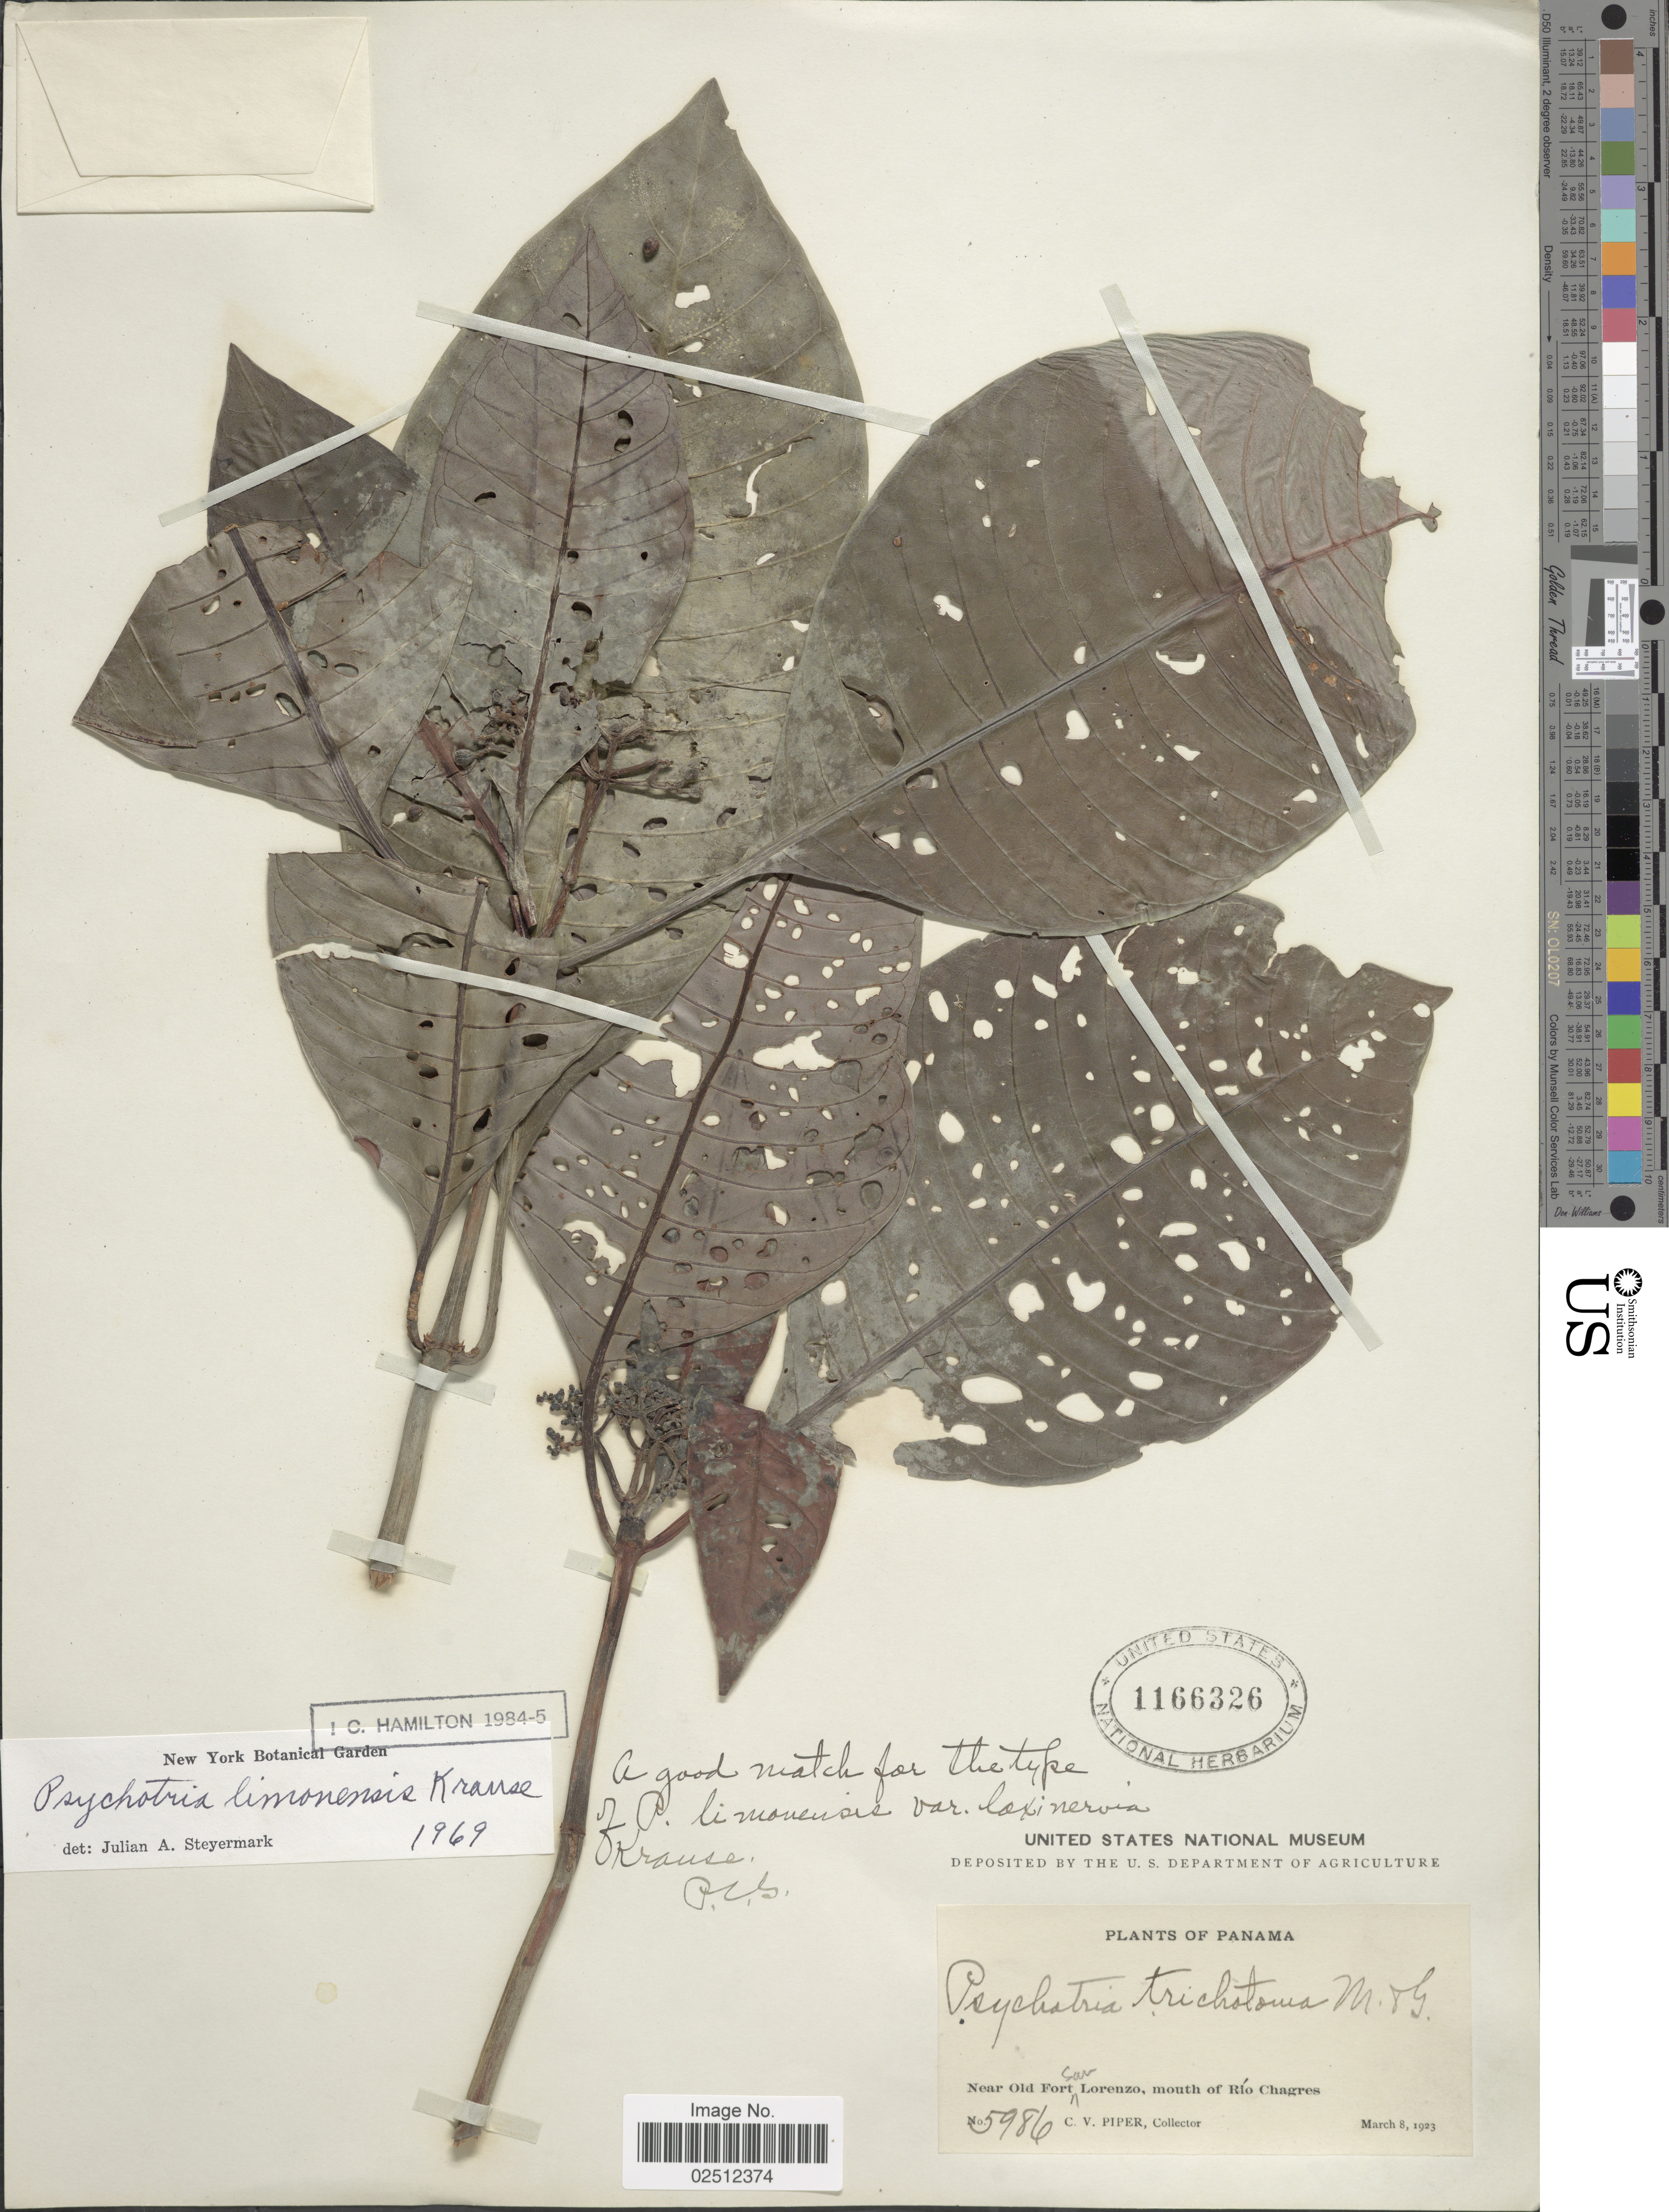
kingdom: Plantae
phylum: Tracheophyta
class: Magnoliopsida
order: Gentianales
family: Rubiaceae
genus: Psychotria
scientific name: Psychotria limonensis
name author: K. Krause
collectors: C. V. Piper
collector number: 5986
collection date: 1923-03-08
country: Panama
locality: Near Old Fort San Lorenzo, mouth of Río Chagres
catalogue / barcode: US 1166326